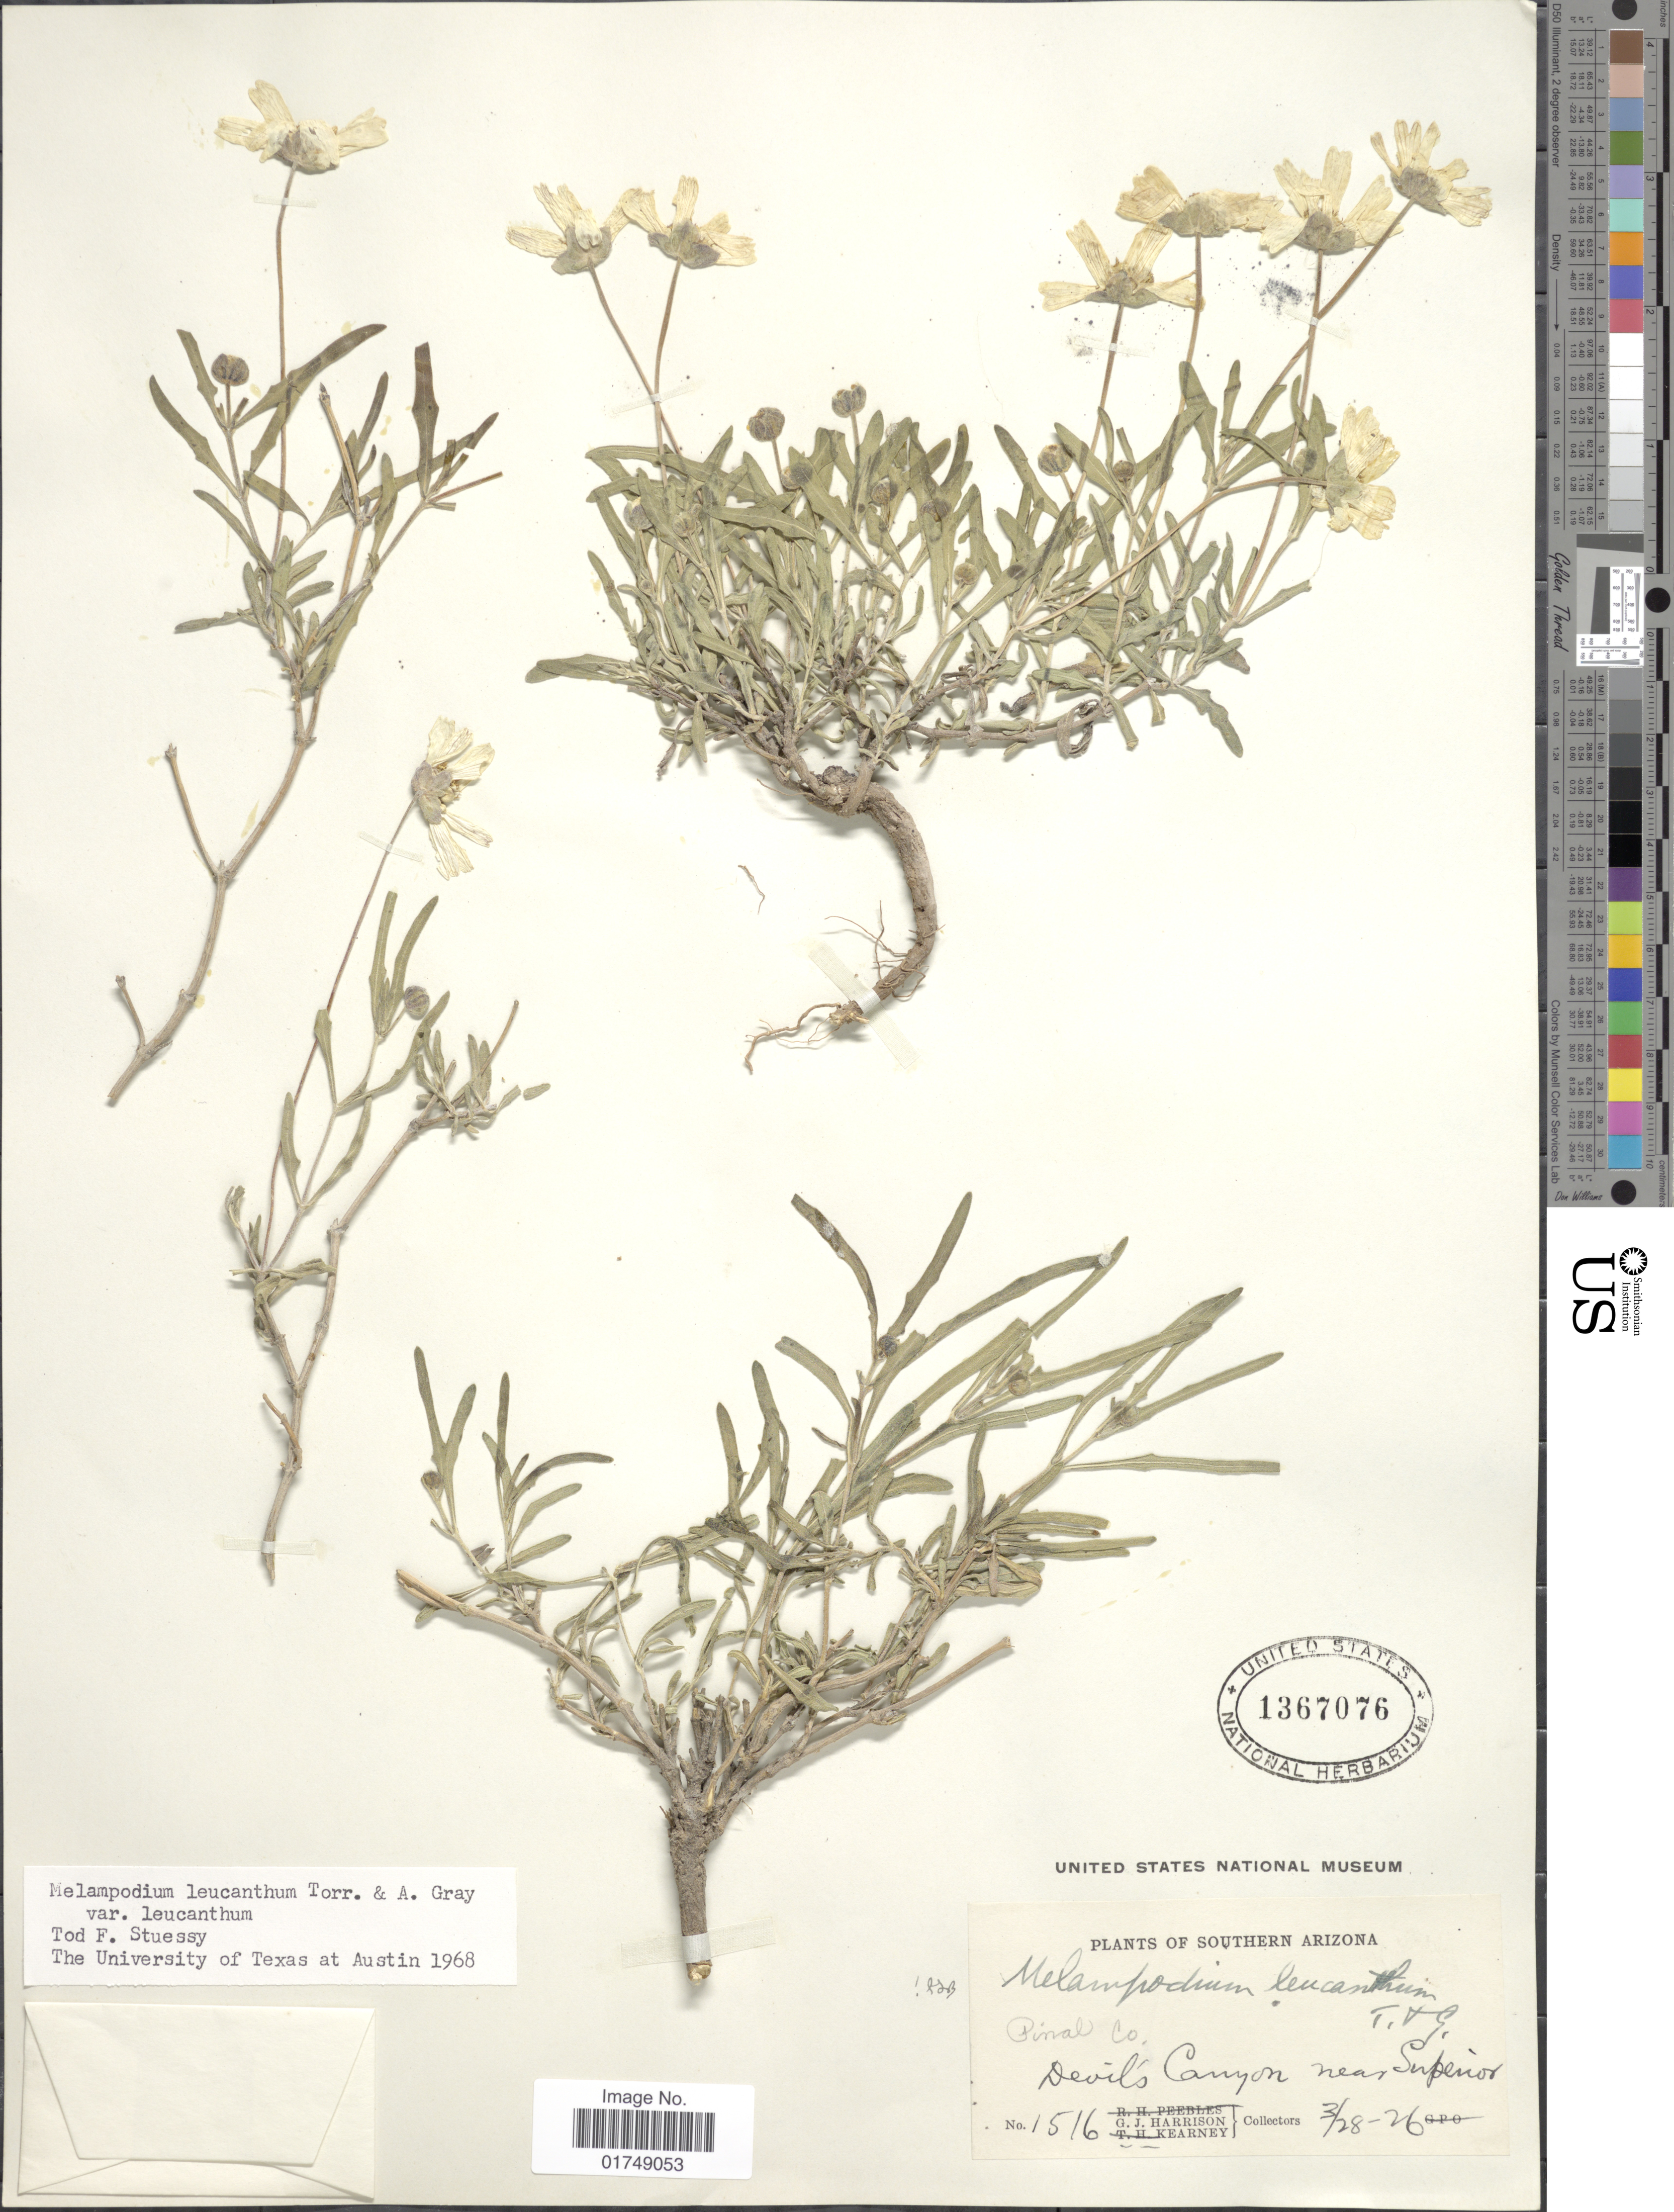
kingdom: Plantae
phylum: Tracheophyta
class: Magnoliopsida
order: Asterales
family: Asteraceae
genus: Melampodium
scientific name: Melampodium leucanthum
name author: Torr. & A. Gray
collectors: G. J. Harrison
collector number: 1516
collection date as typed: Transcribed d/m/y: 28/3/26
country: United States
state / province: Arizona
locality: Southern Arizona. Pinal Co. Devil's Canyon near Superior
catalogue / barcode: US 1367076